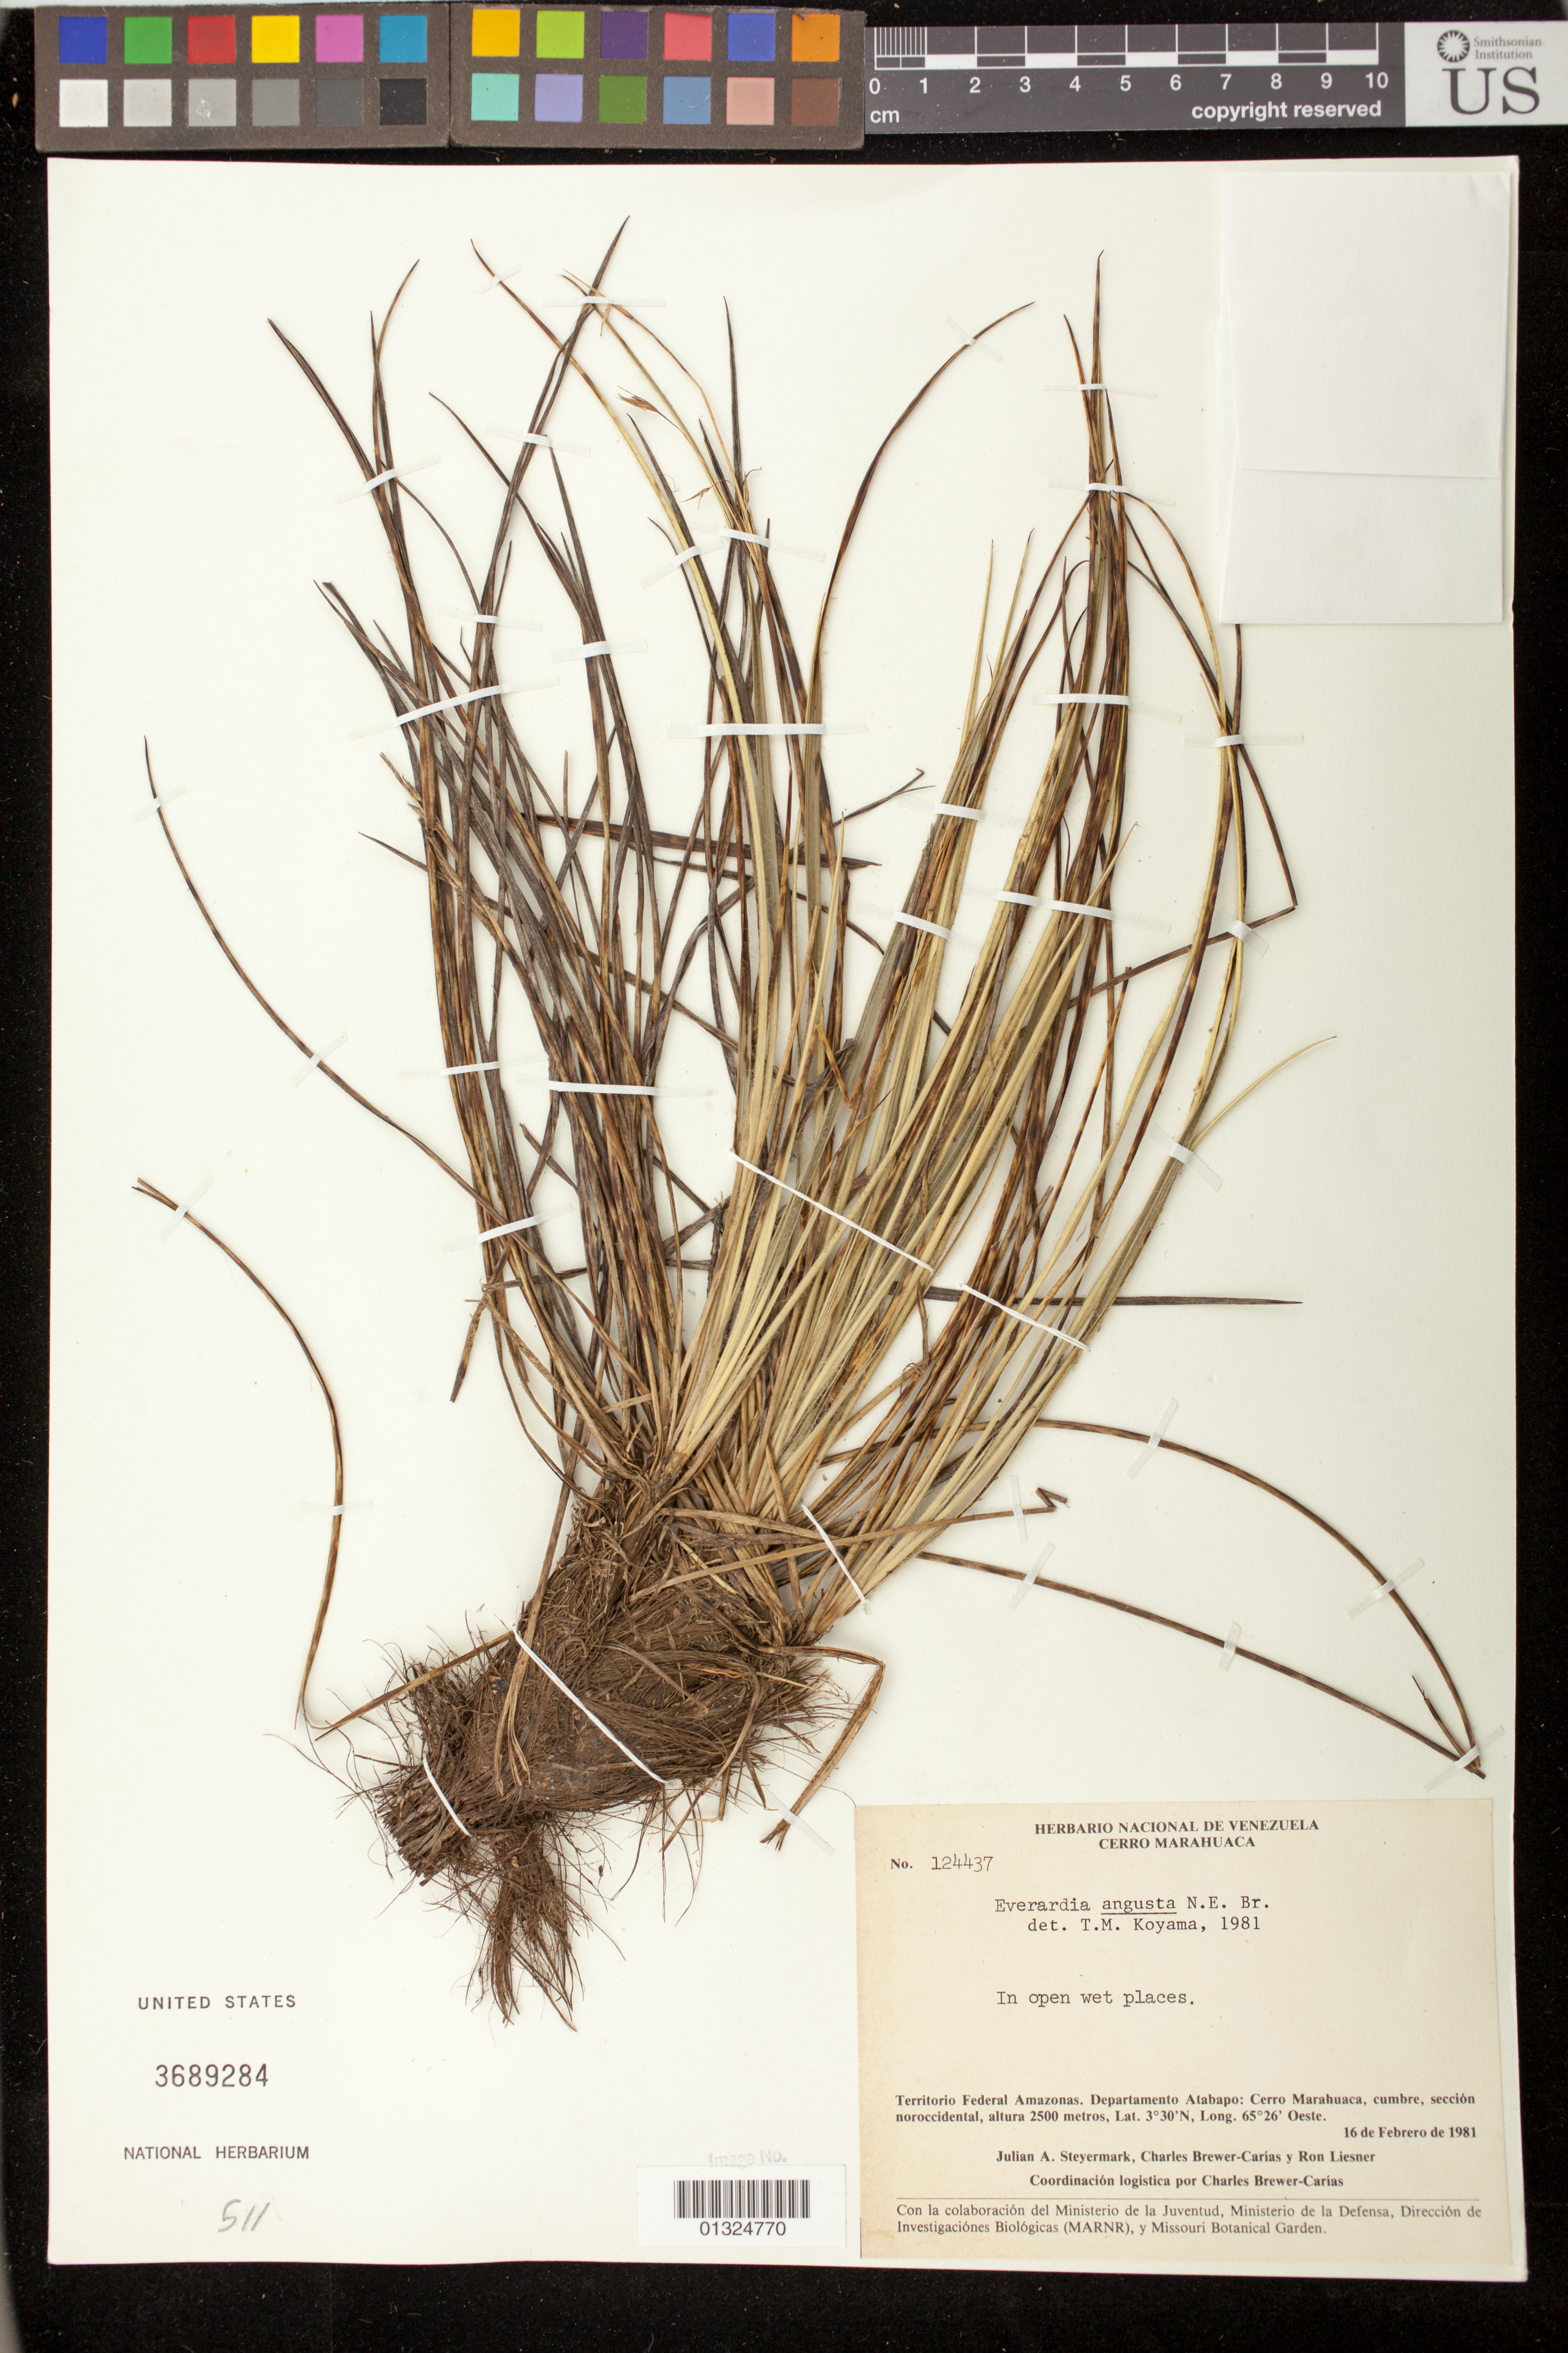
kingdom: Plantae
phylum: Tracheophyta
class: Liliopsida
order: Poales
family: Cyperaceae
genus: Cephalocarpus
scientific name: Cephalocarpus angustus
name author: (N.E. Br.) S.M. Costa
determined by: Strong, Mark T., (BOT), Smithsonian Institution - National Museum of Natural History (UNITED STATES)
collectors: J. Steyermark, C. Brewer-Carias & R. L. Liesner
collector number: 124437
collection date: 1981-02-16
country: Venezuela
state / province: Amazonas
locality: Cerro Marahuaca, cumbra, seccion noroccidental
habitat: In open wet places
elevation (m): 2500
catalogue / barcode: US 3689284